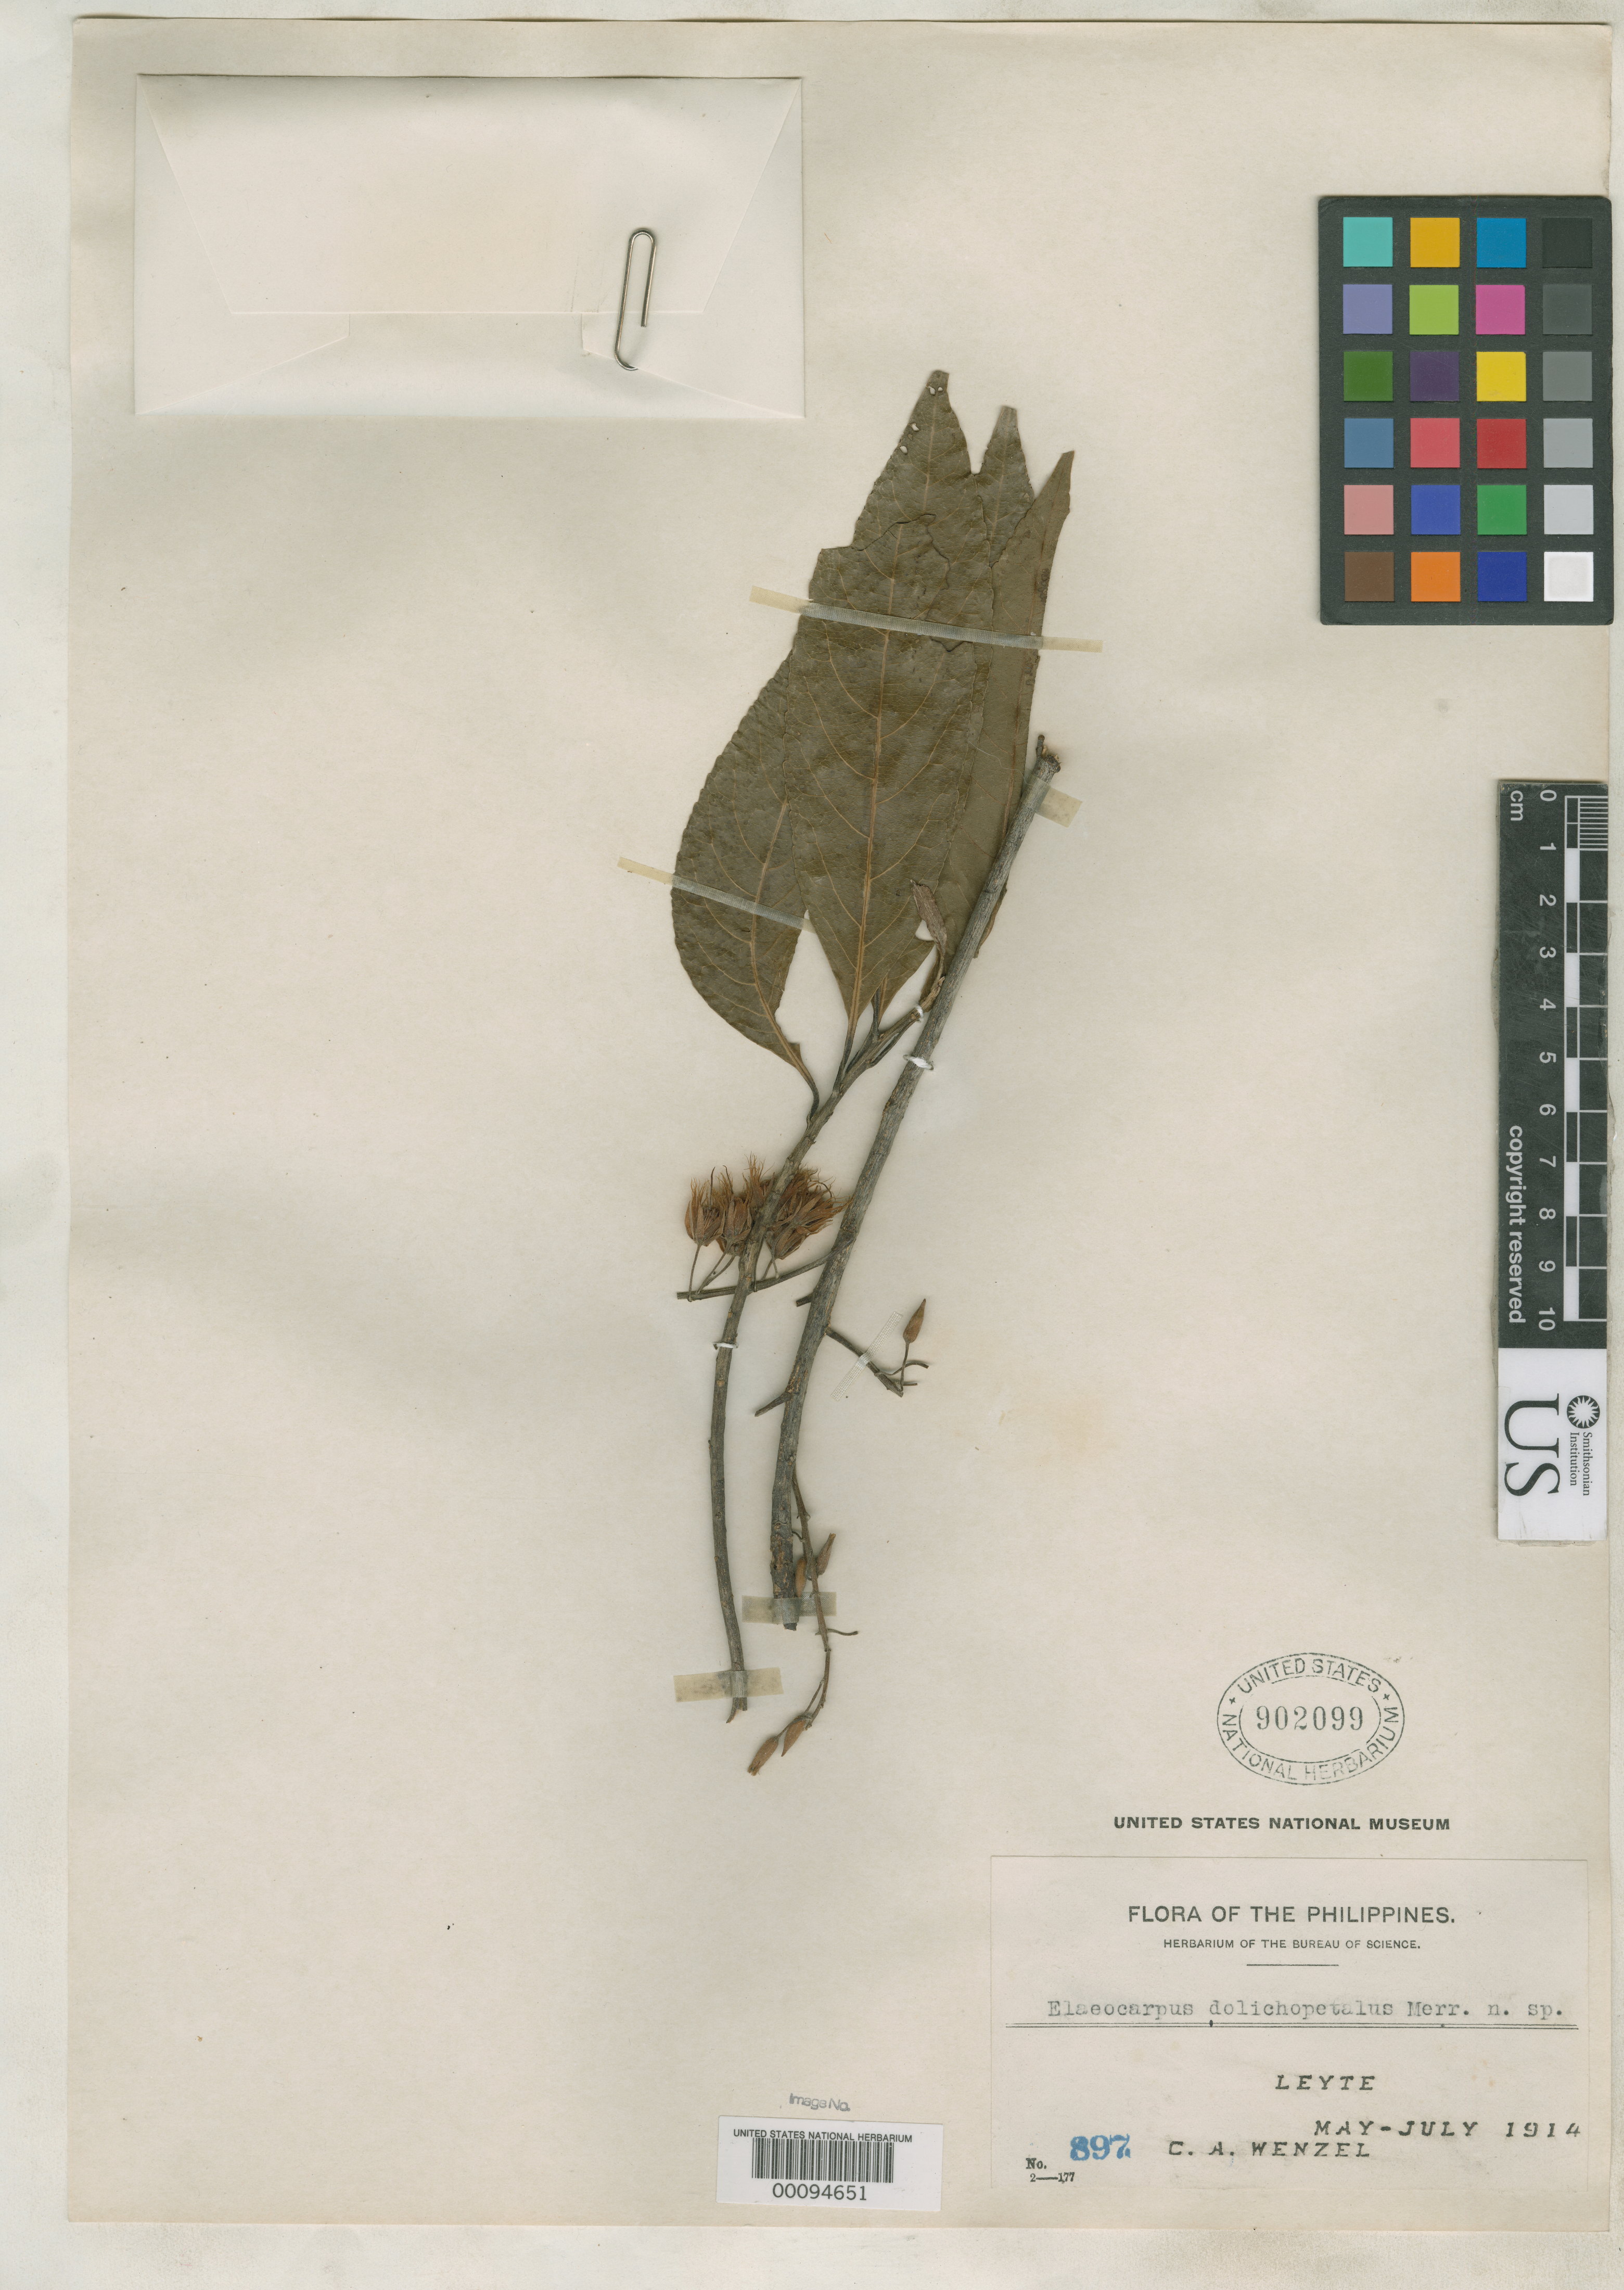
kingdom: Plantae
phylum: Tracheophyta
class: Magnoliopsida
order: Oxalidales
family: Elaeocarpaceae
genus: Elaeocarpus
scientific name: Elaeocarpus dolichopetalus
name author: Merr.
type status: Isotype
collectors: C. Wenzel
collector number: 897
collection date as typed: May 1914 to -- Jul 1914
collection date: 1914-05/1914-07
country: Philippines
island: Leyte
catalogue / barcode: US 902099